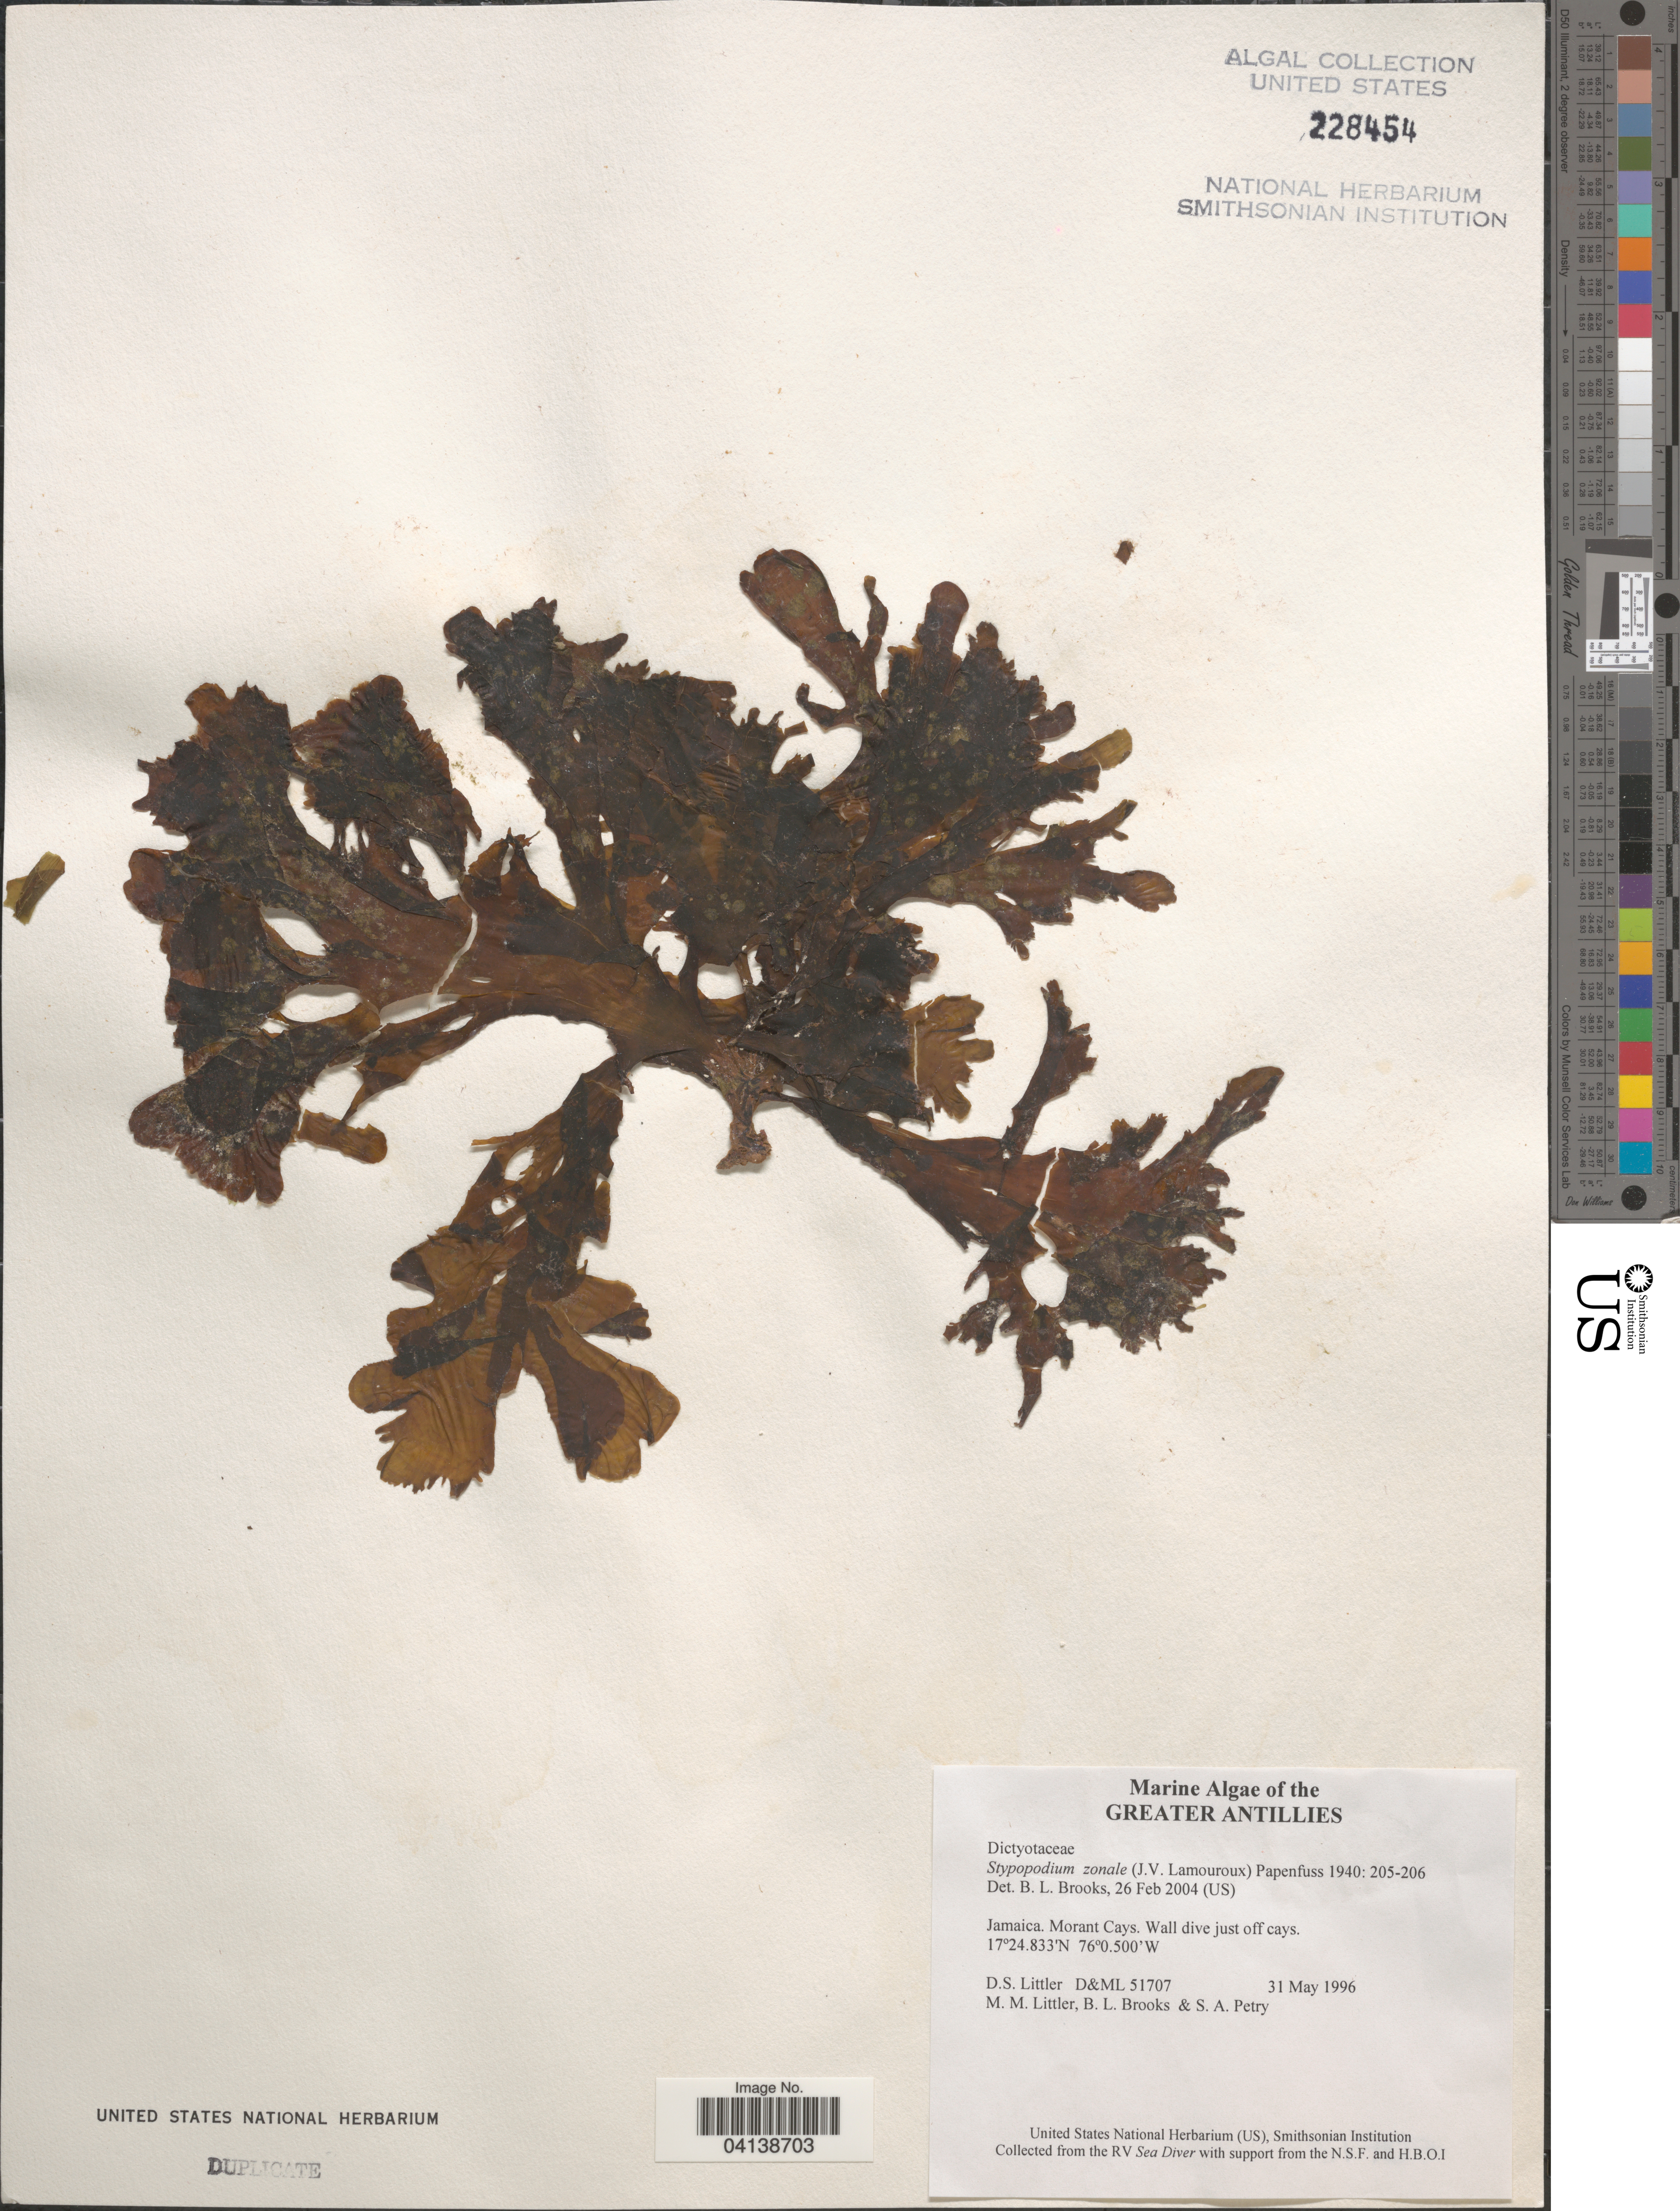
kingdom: Chromista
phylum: Ochrophyta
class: Phaeophyceae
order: Dictyotales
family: Dictyotaceae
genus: Stypopodium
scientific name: Stypopodium zonale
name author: (J.V.Lamouroux) Papenf.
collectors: D. S. Littler, B. Brooks & S. Petry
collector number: D&ML51707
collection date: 1996-05-31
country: Jamaica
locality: Greater Antillies. Morant Cays. Wall dive just off cays.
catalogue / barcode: US 228454